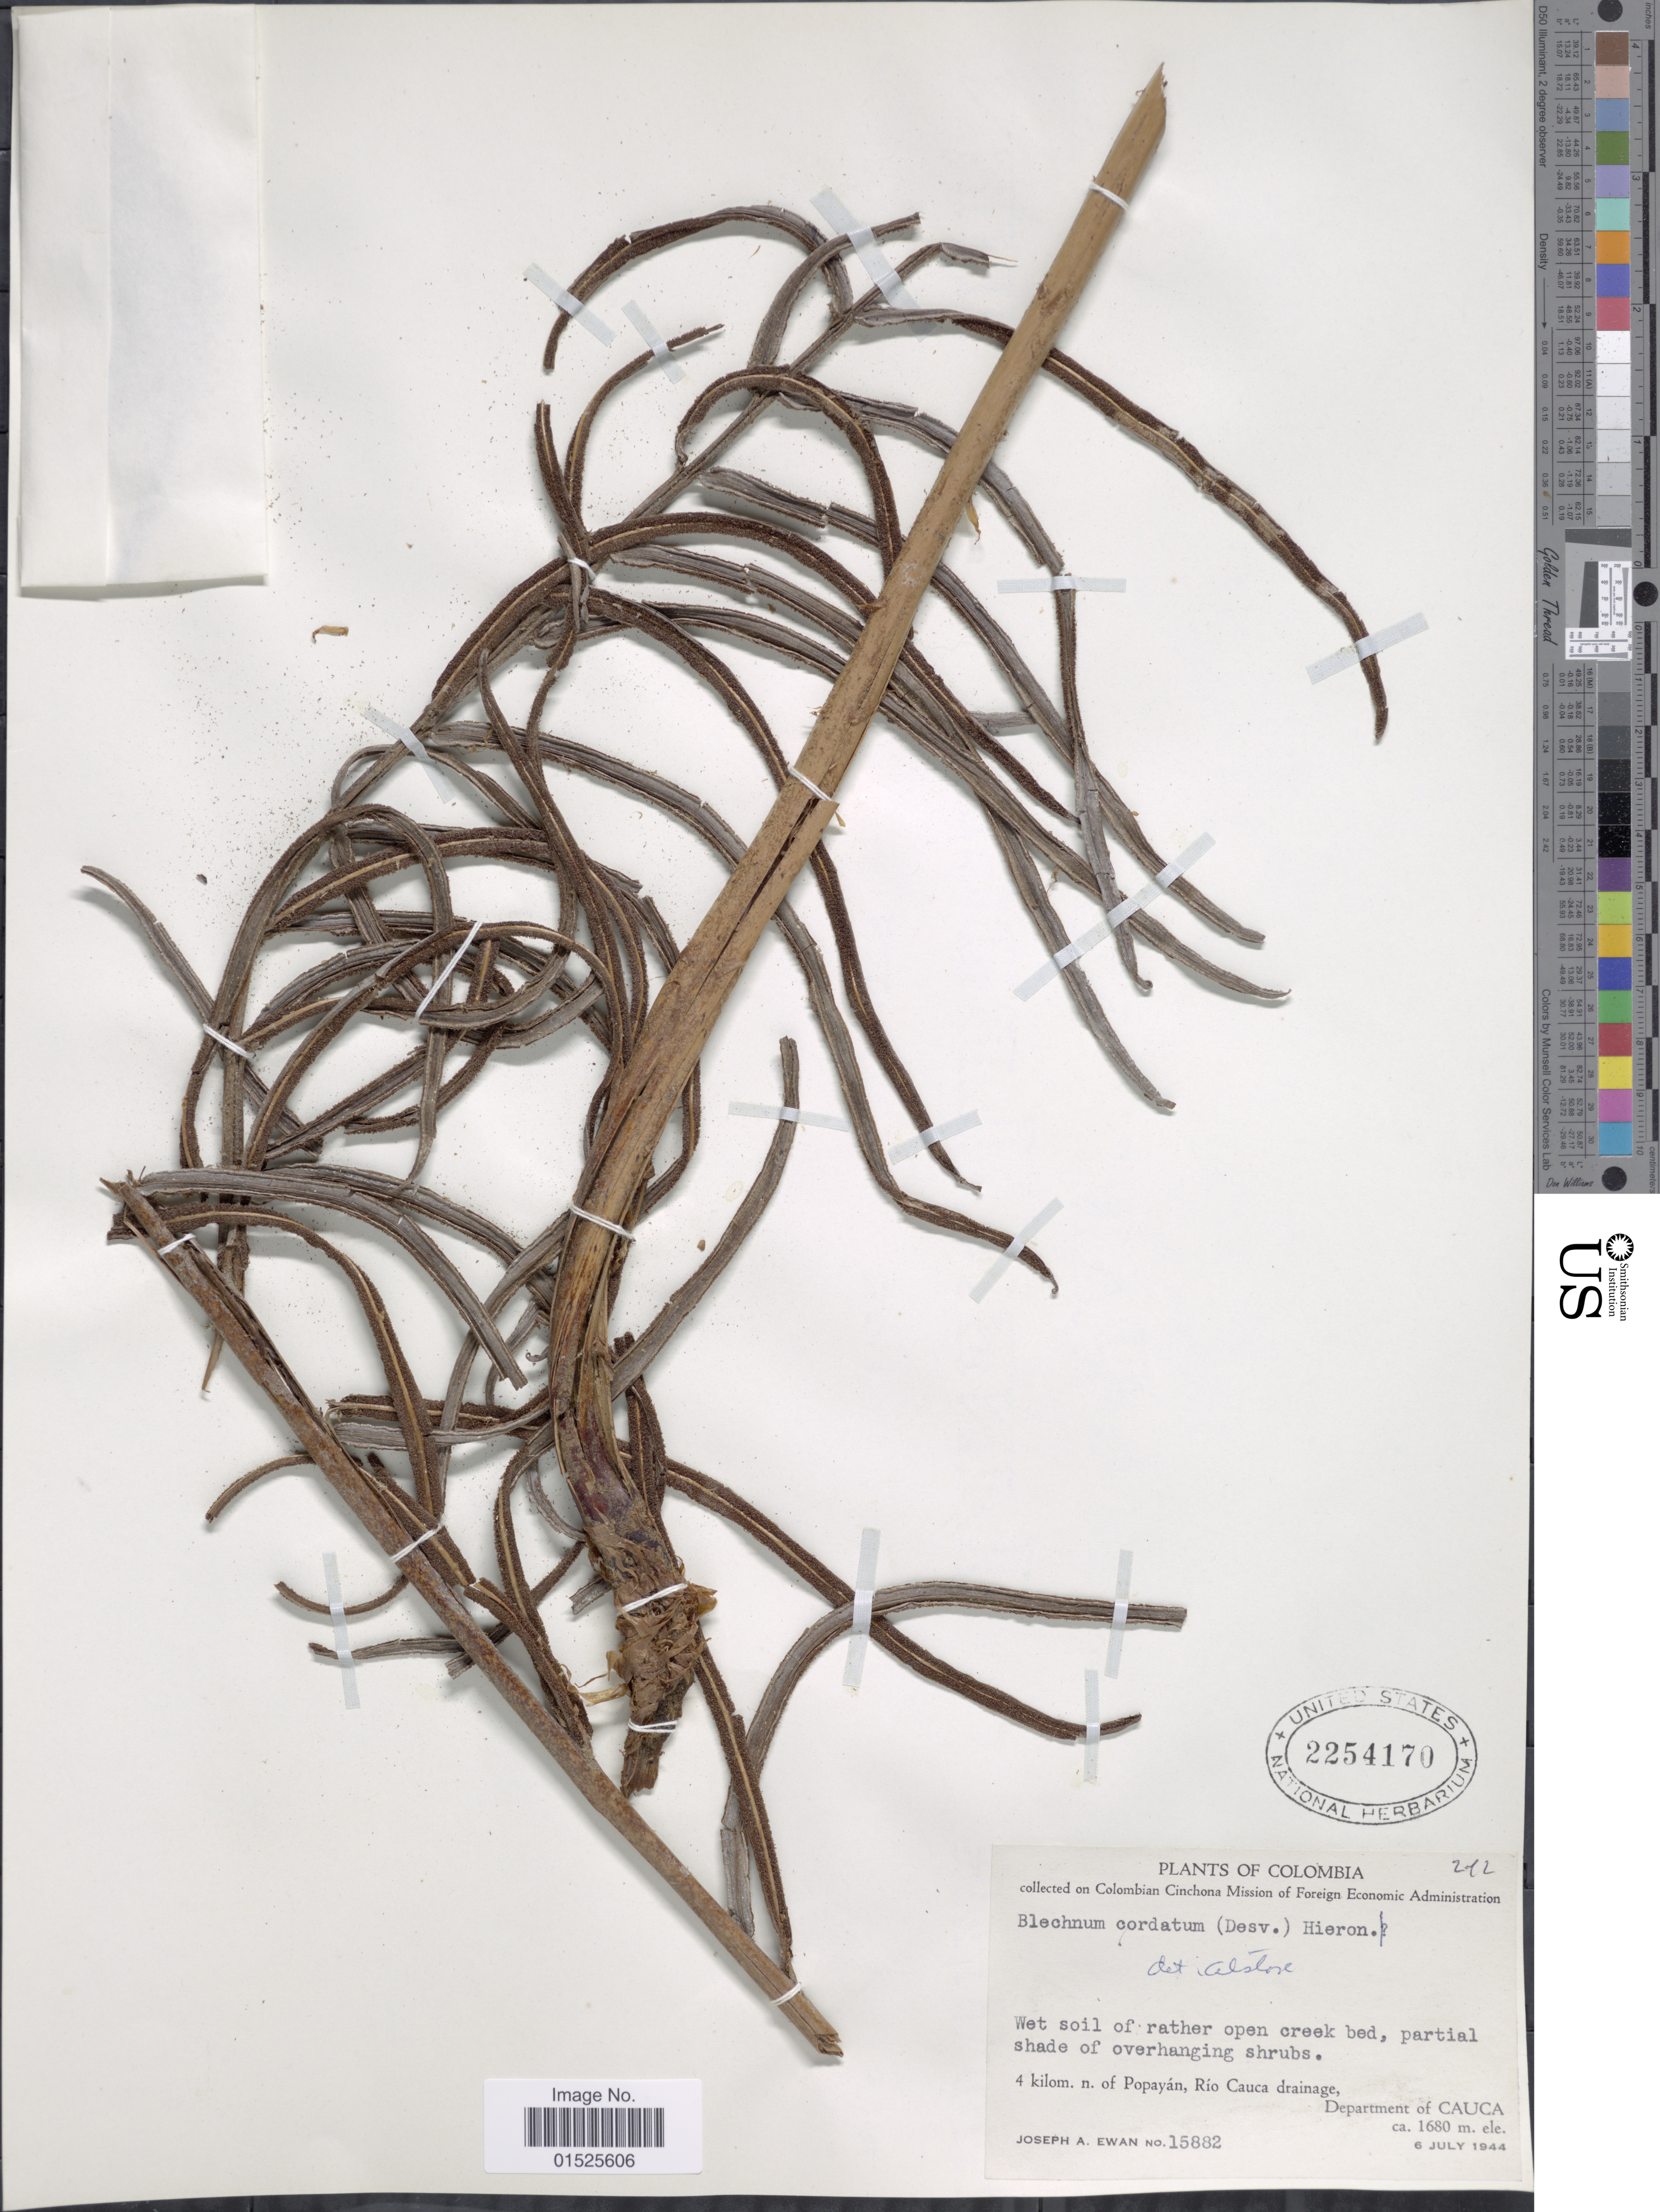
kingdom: Plantae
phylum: Tracheophyta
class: Polypodiopsida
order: Polypodiales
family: Blechnaceae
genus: Blechnum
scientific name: Blechnum cordatum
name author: (Desv.) Hieron.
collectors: J. A. Ewan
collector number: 15882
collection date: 1944-07-06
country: Colombia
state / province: Cauca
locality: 4 kilom. n. of Popayán, Rio Cauca drainage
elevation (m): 1680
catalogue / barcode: US 2254170